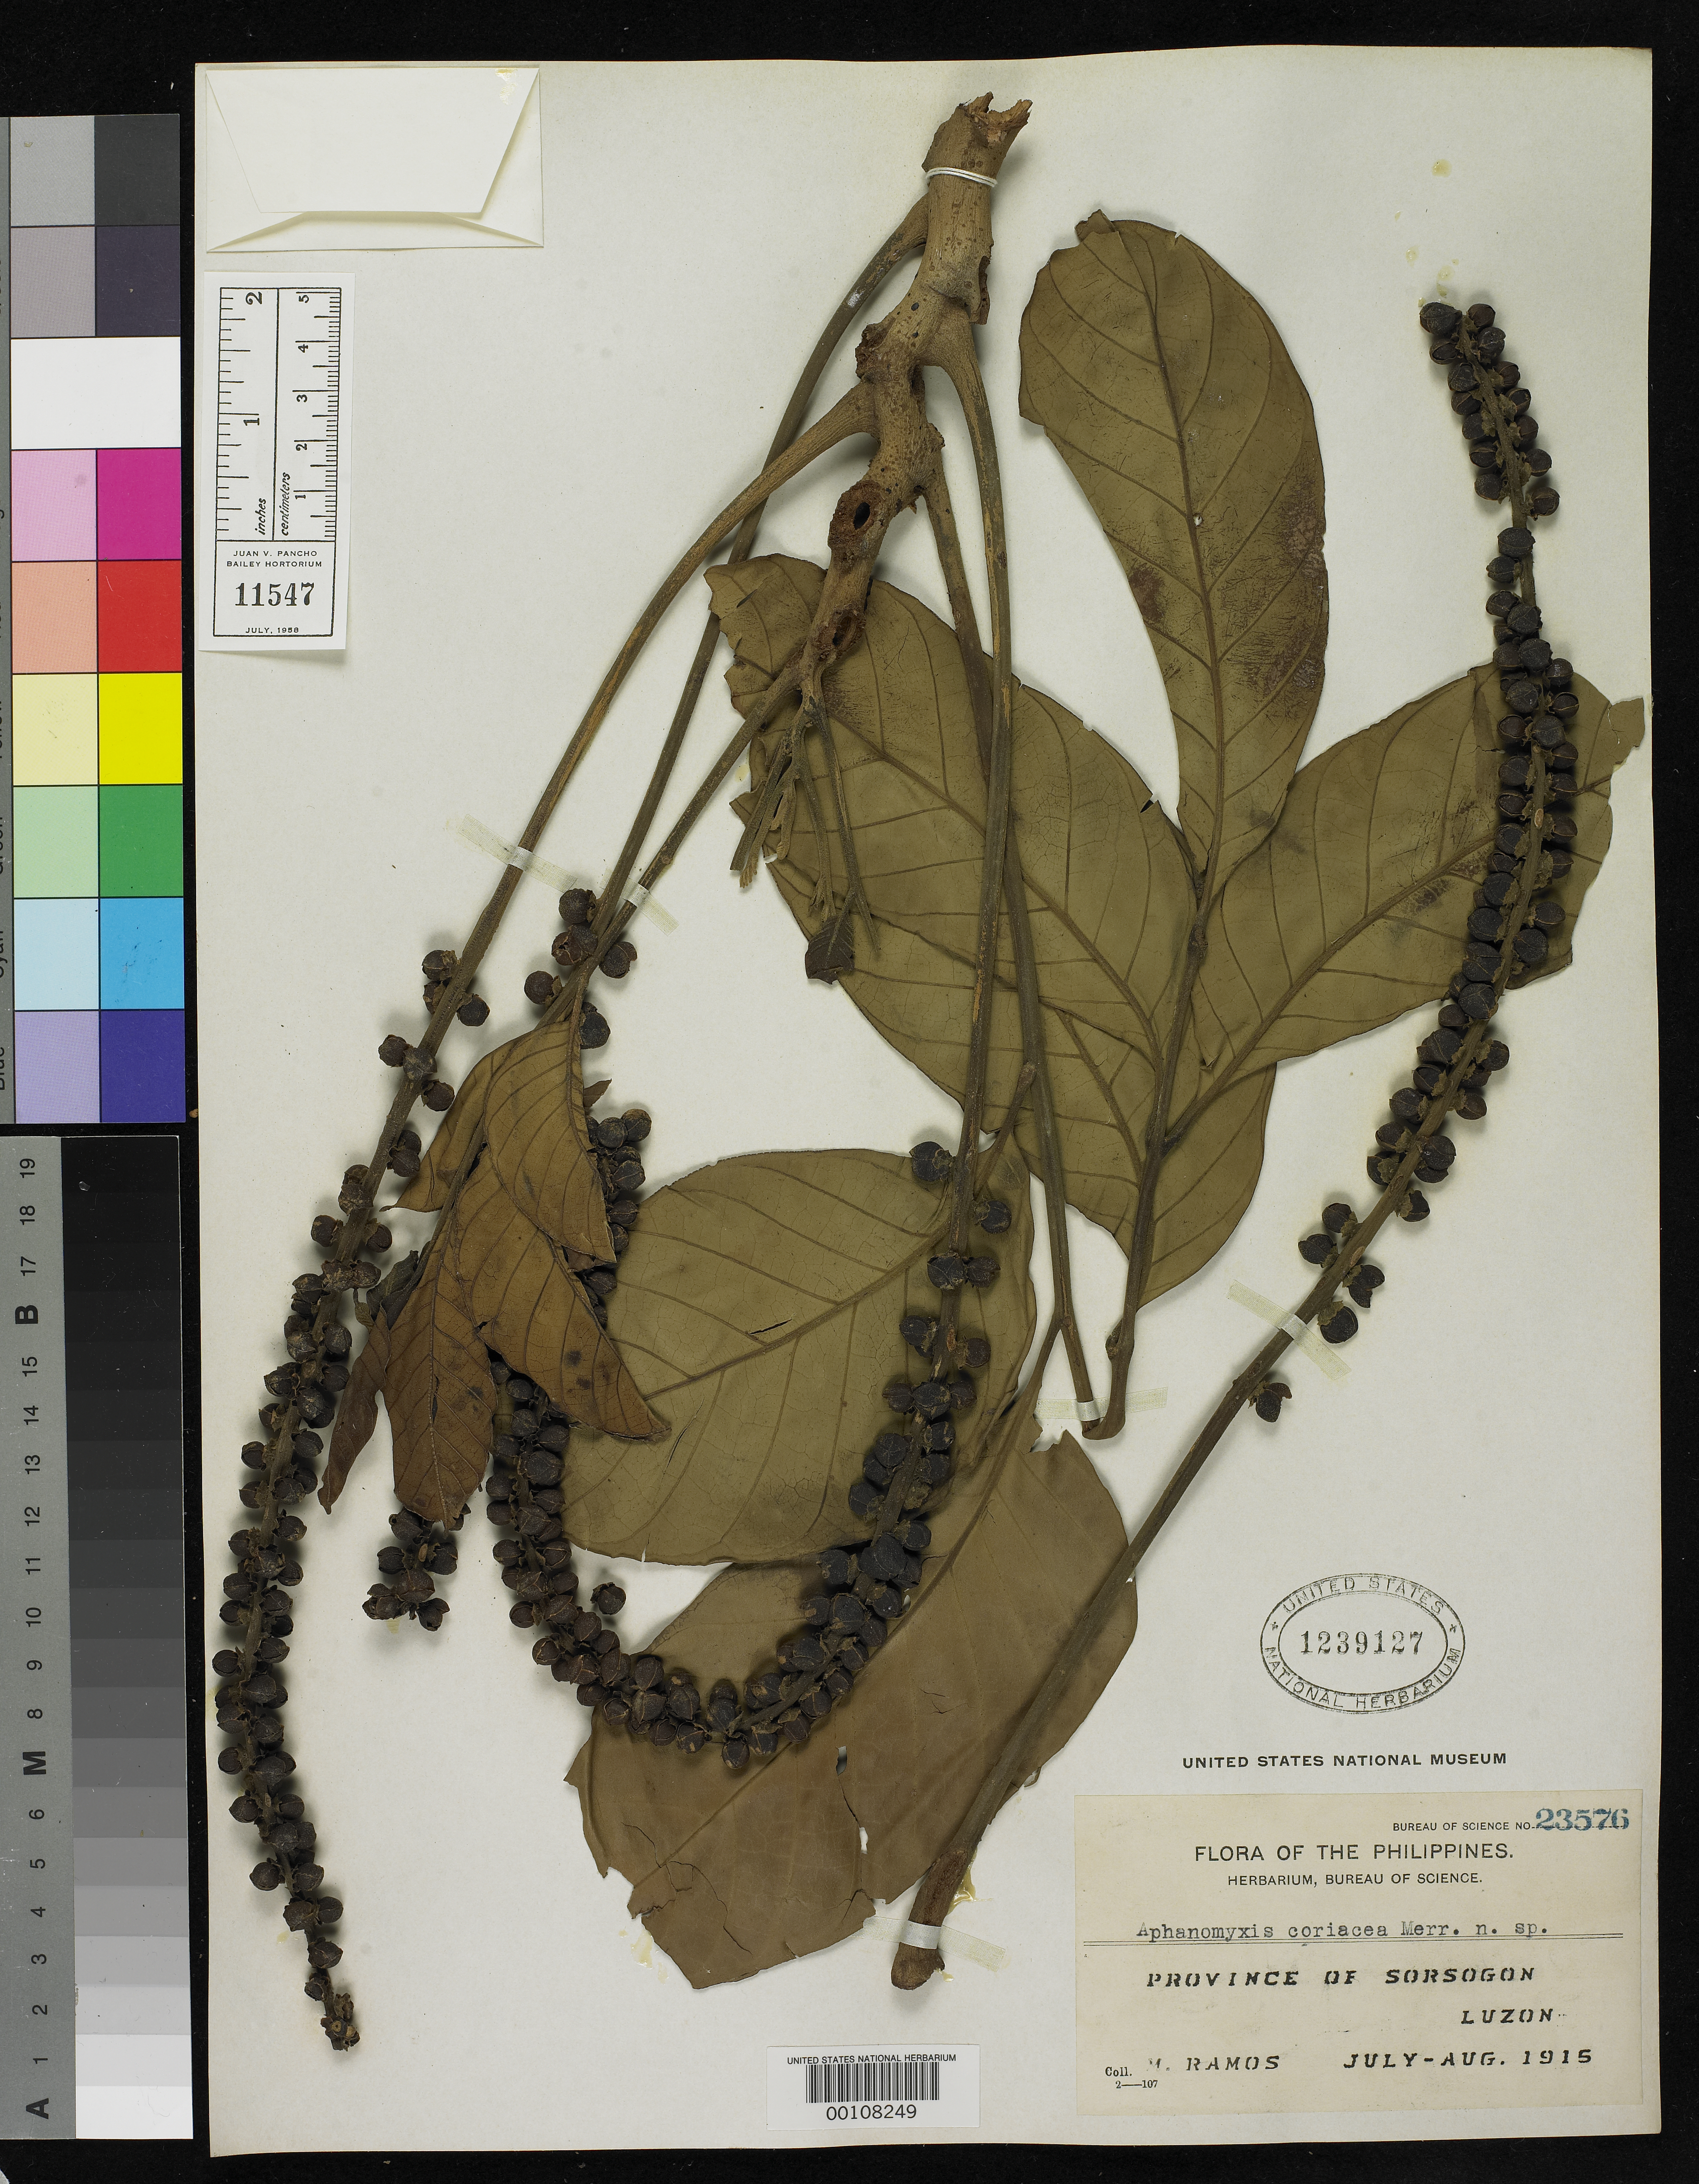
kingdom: Plantae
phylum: Tracheophyta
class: Magnoliopsida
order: Sapindales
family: Meliaceae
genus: Aphanamixis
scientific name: Aphanamixis coriacea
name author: Merr.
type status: Type Fragment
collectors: M. Ramos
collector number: Bur. Sci. 23576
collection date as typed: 10 Sep 1915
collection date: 1915-09-10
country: Philippines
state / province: Bicol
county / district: Sorsogon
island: Luzon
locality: Mount Pocdal.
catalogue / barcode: US 1239127